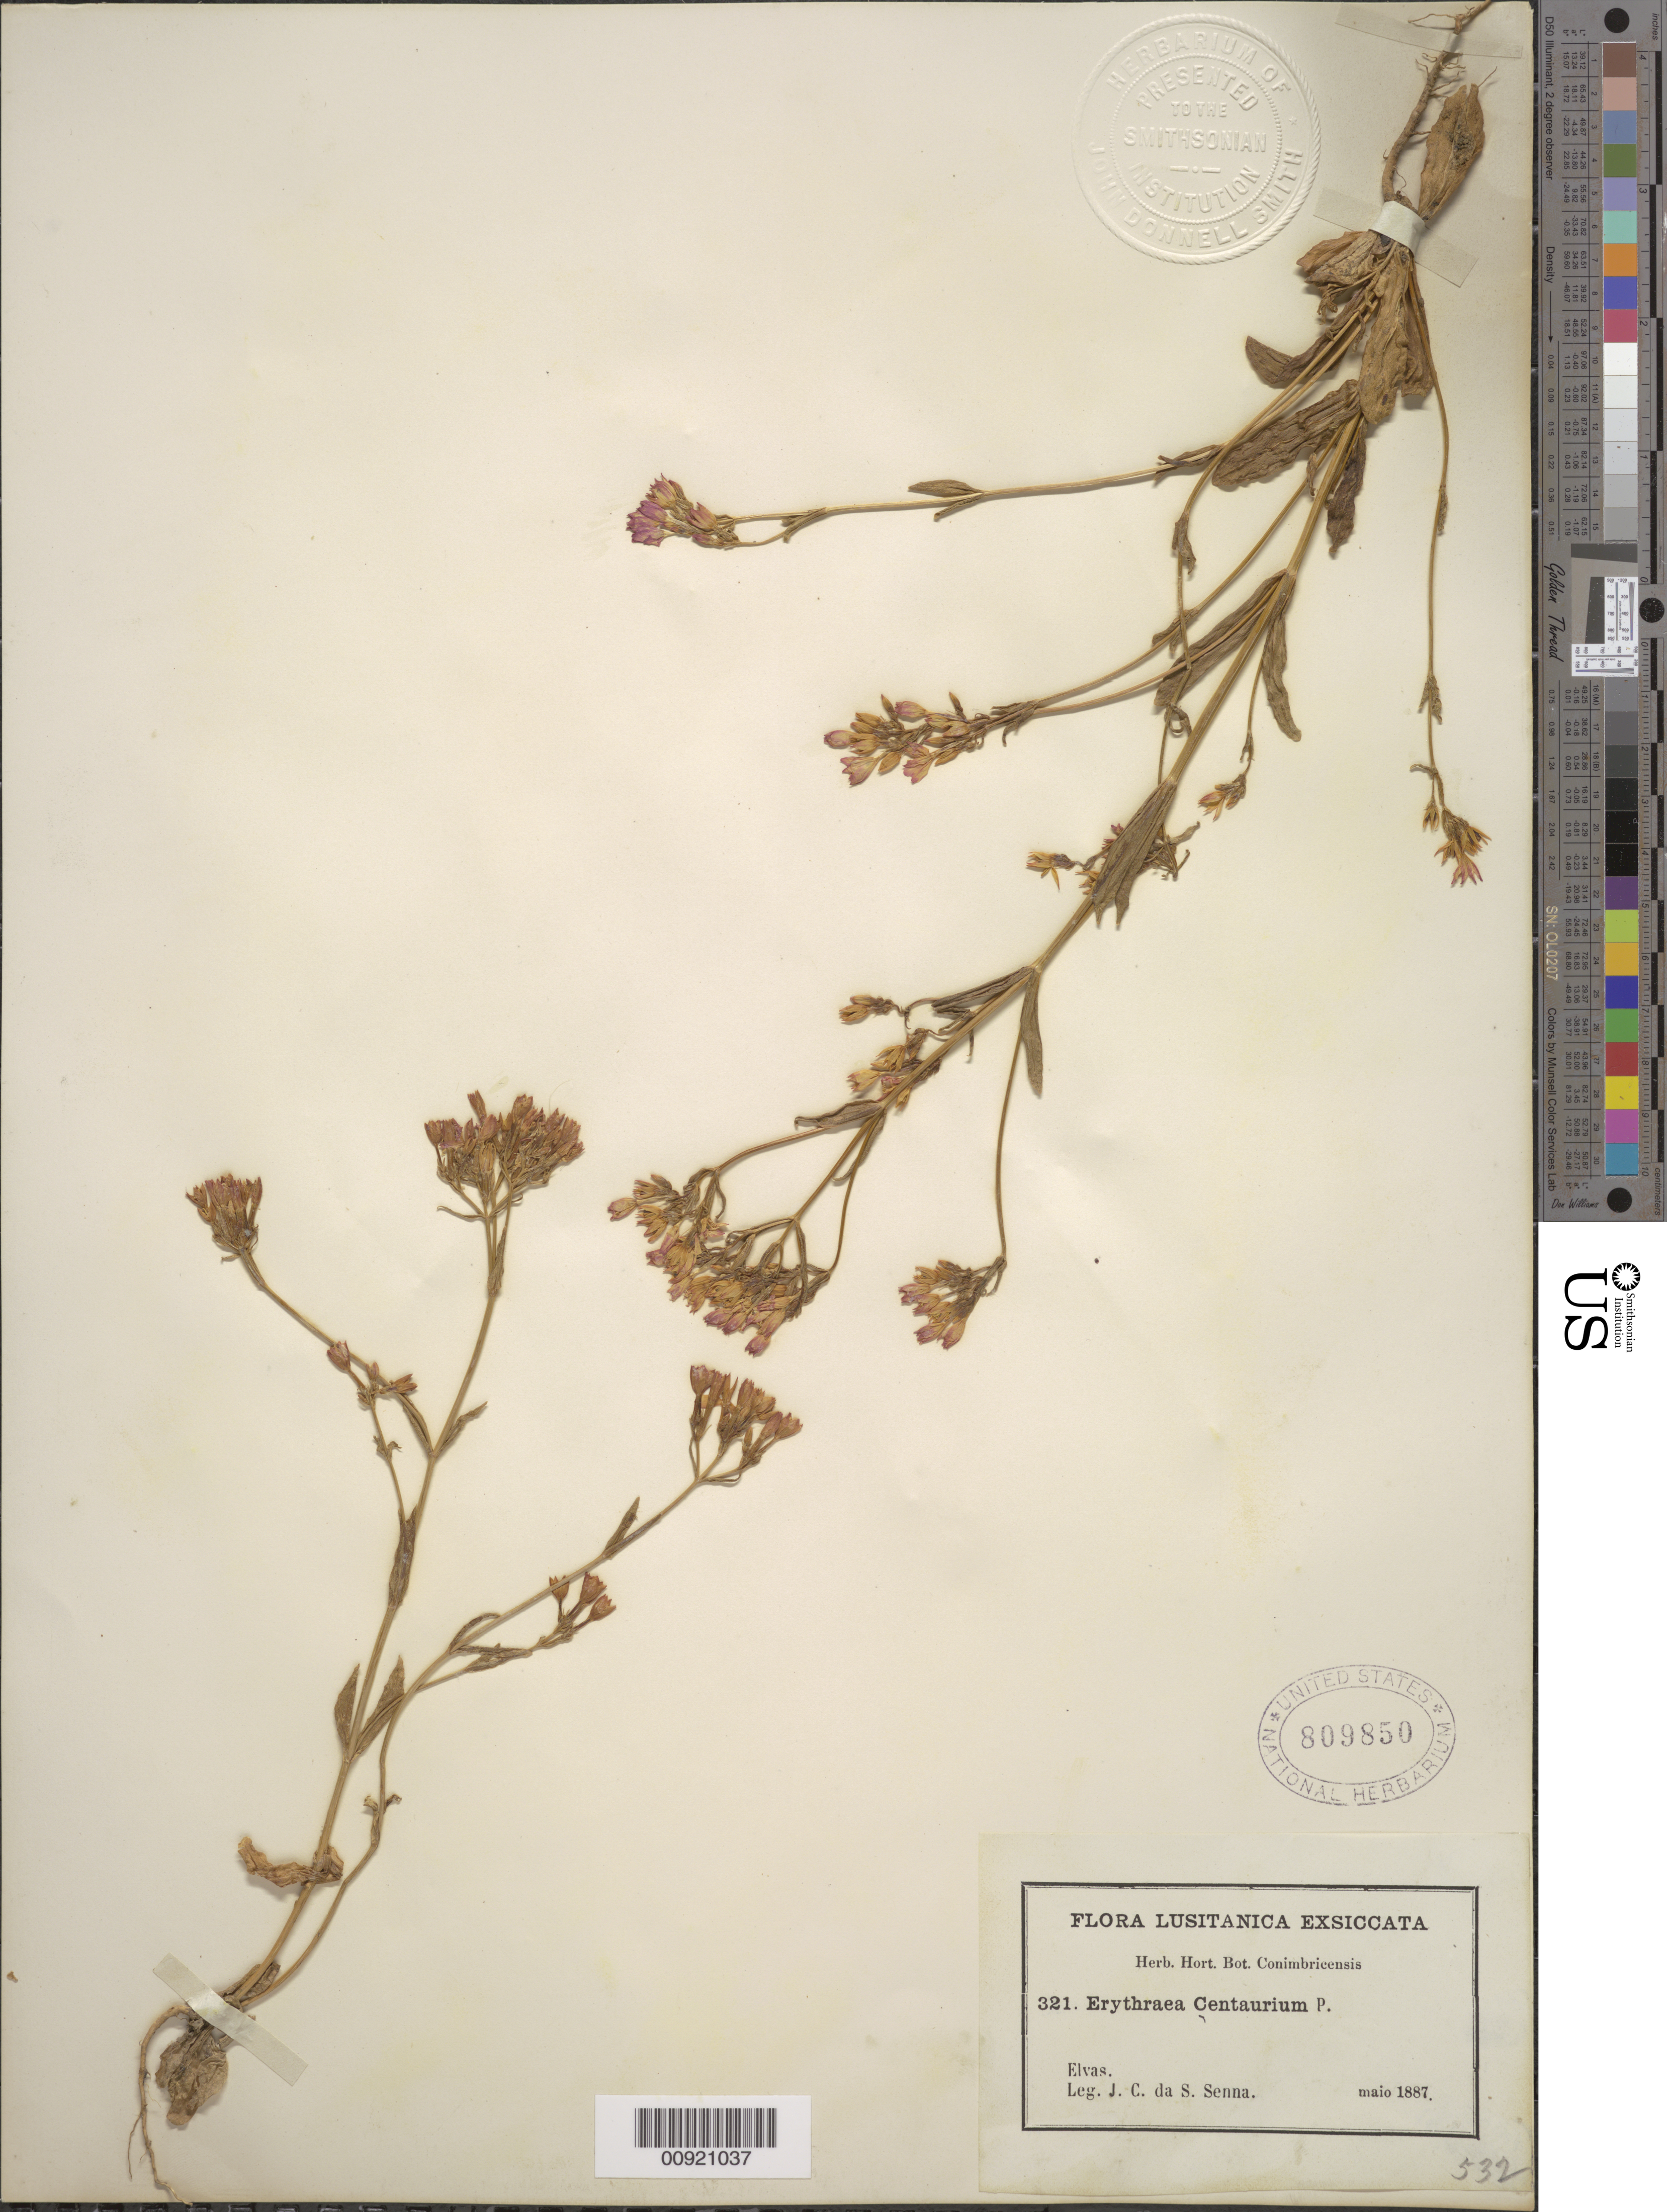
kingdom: Plantae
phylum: Tracheophyta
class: Magnoliopsida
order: Gentianales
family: Gentianaceae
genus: Erythraea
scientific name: Erythraea centaurium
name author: (L.) Borkh.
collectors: Senna, S. & C., J.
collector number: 321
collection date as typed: May 1887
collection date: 1887-05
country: Portugal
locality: Flora Lusitanica Exsiccata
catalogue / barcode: US 809850